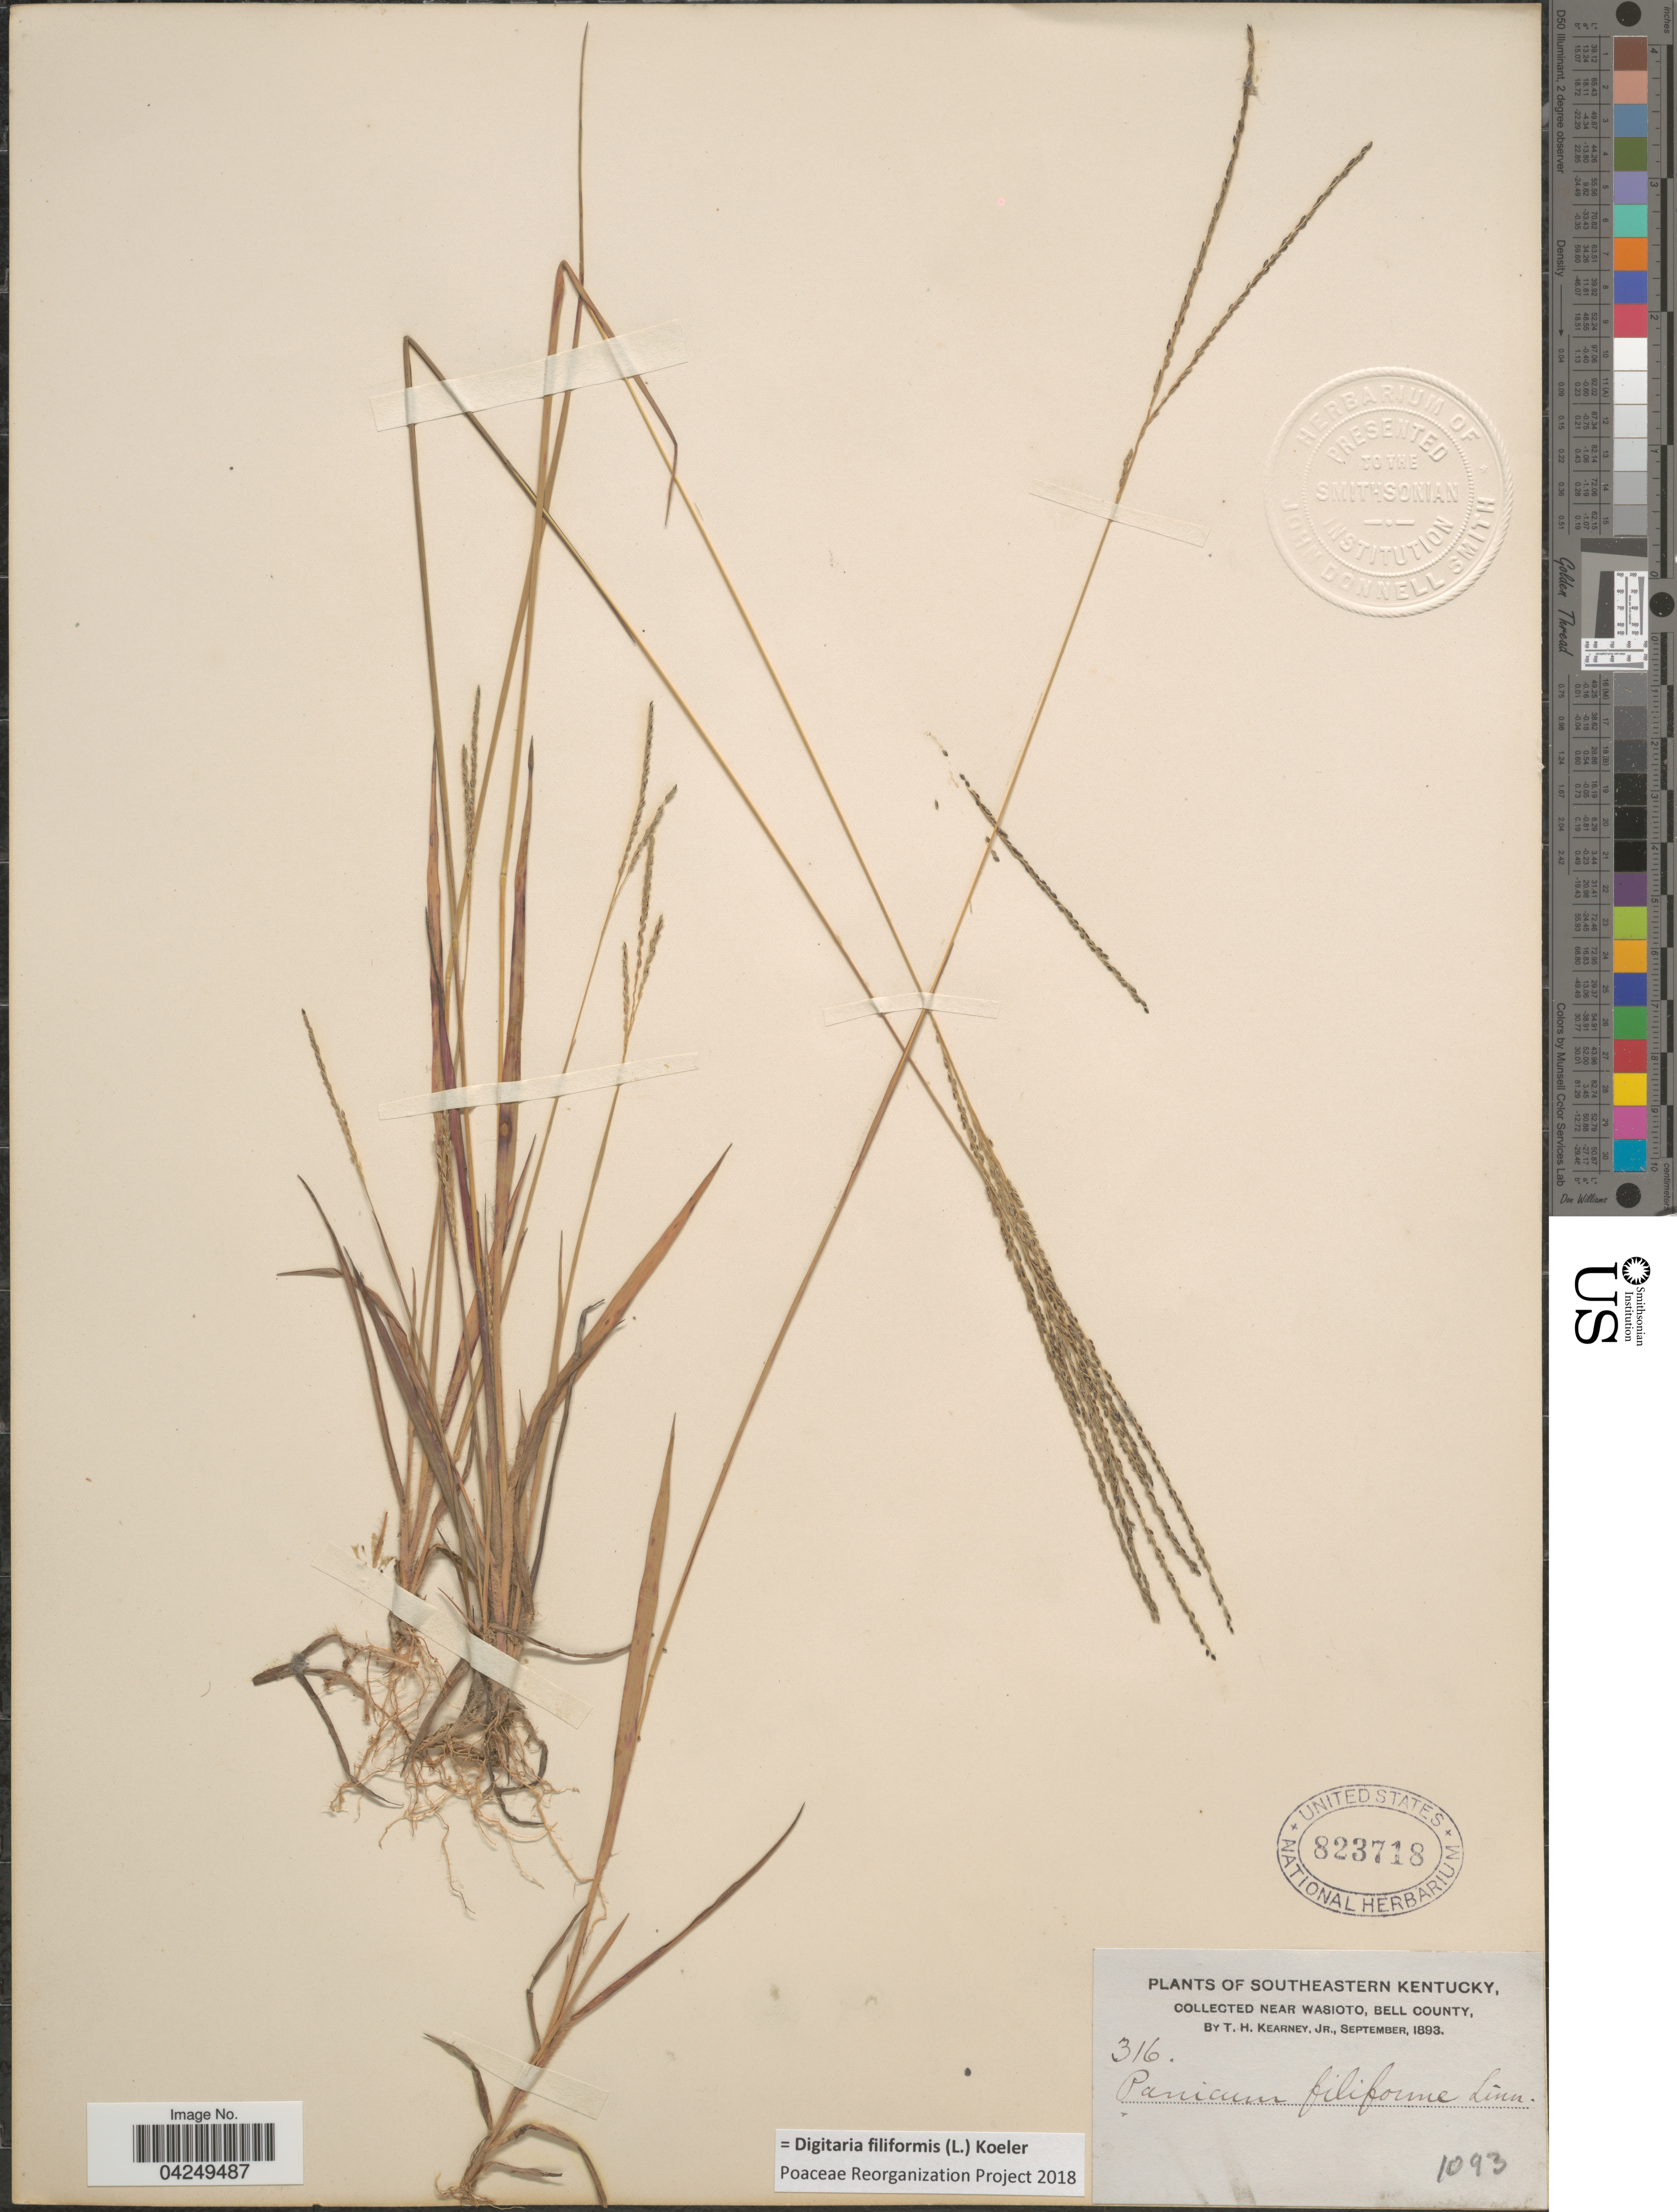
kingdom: Plantae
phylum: Tracheophyta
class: Liliopsida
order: Poales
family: Poaceae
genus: Digitaria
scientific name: Digitaria filiformis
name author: (L.) Koeler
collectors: T. H. Kearney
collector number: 316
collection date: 1893-09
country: United States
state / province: Kentucky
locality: Southeastern Kentucky, near Wasioto, Bell County.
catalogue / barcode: US 823718